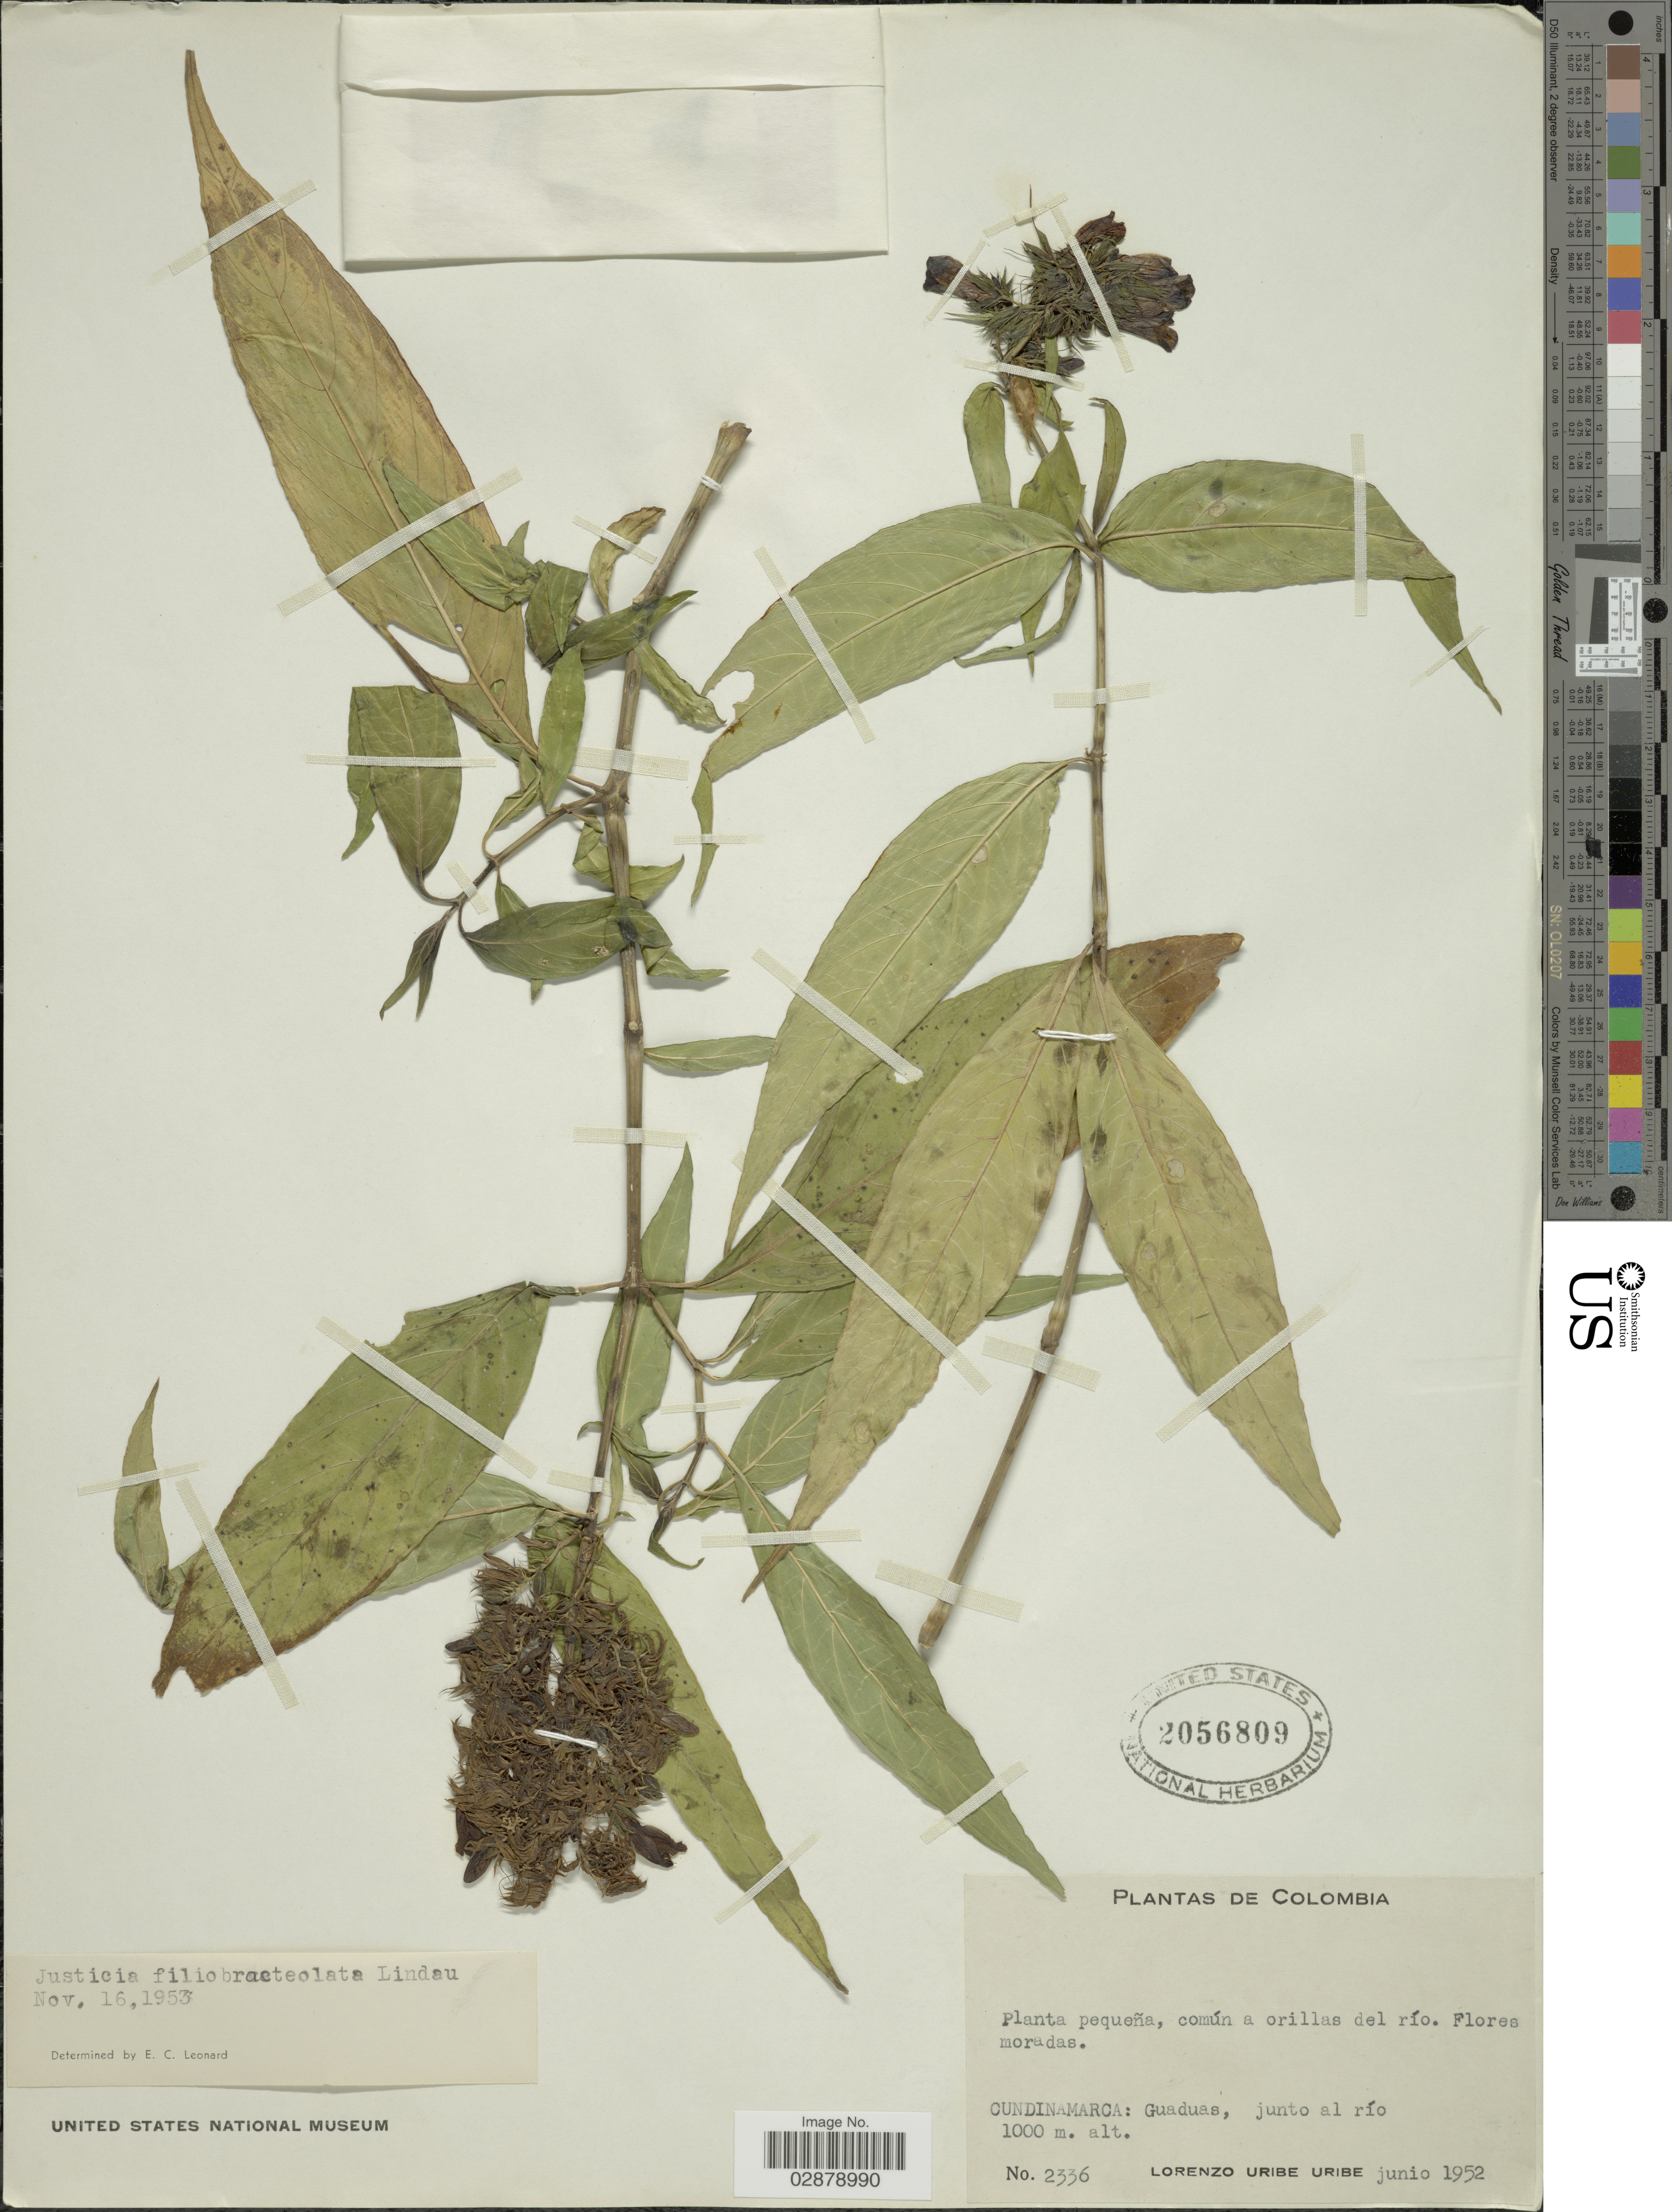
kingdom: Plantae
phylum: Tracheophyta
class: Magnoliopsida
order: Lamiales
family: Acanthaceae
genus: Justicia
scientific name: Justicia filibracteolata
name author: Lindau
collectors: L. Uribe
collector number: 2336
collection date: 1952-06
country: Colombia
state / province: Cundinamarca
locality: Guaduas, junto al río.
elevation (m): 1000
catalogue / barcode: US 2056809